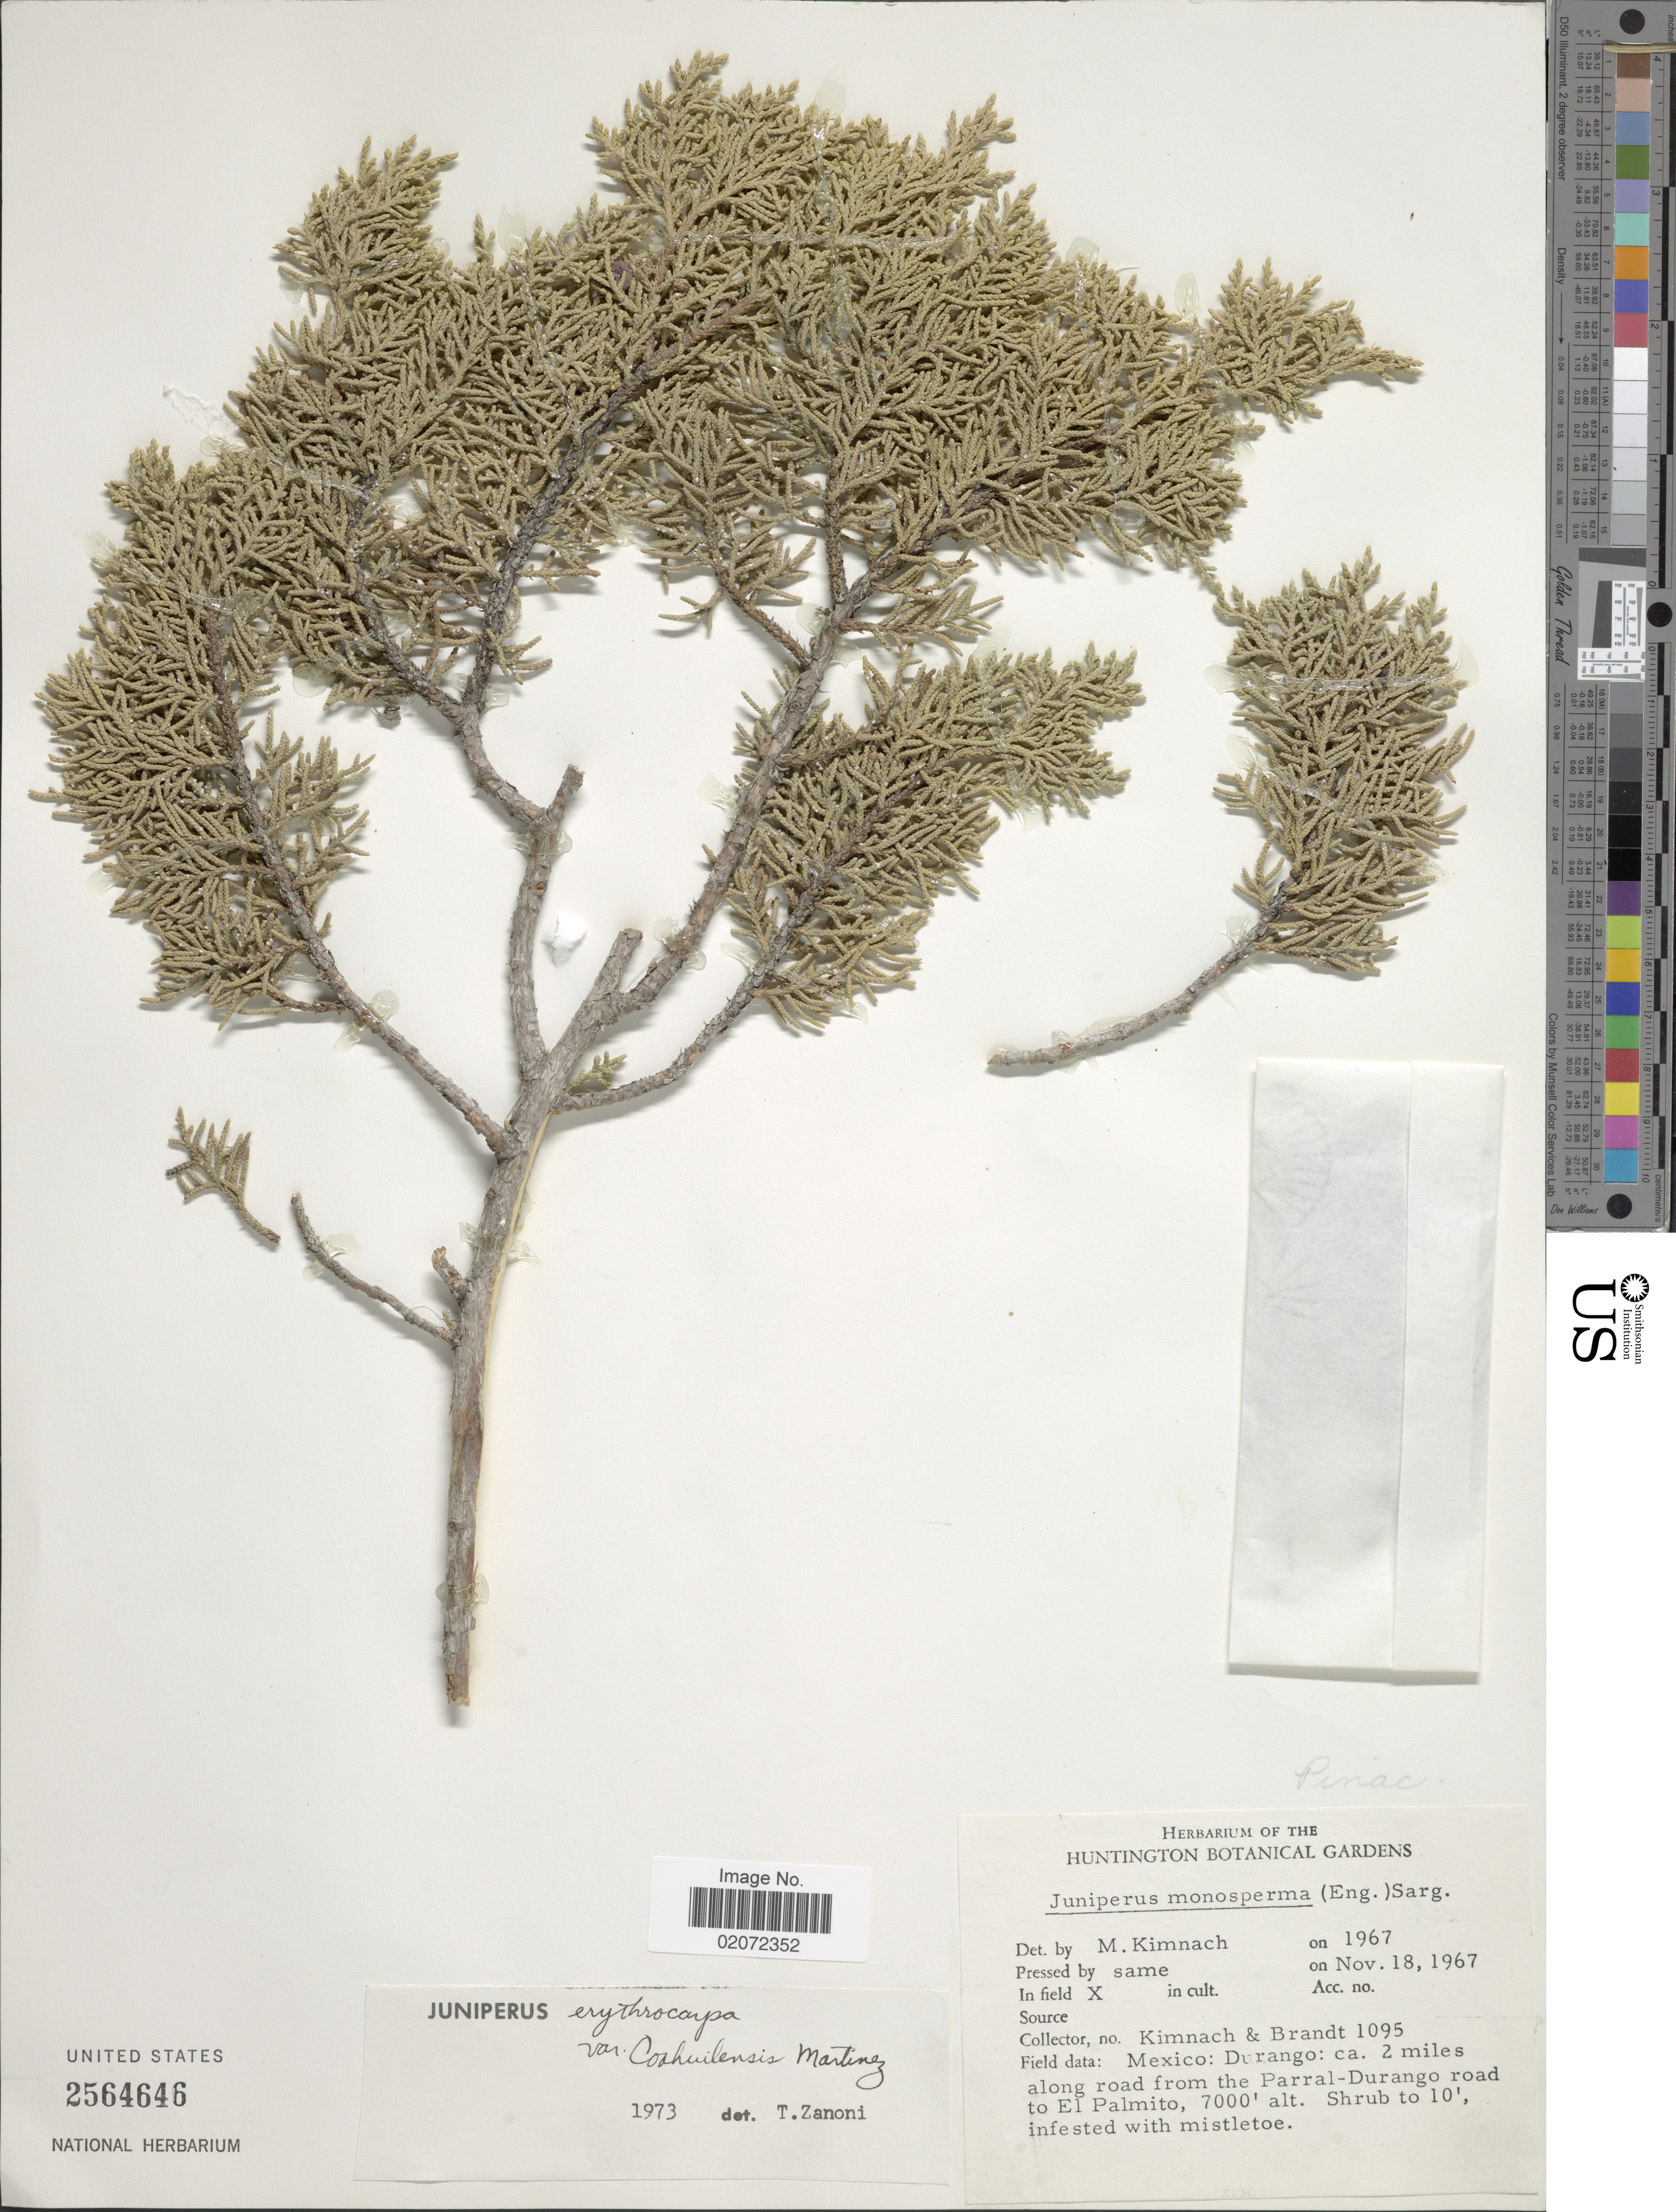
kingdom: Plantae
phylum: Tracheophyta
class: Pinopsida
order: Pinales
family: Cupressaceae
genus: Juniperus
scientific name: Juniperus coahuilensis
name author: (Martínez) Gaussen ex R.P. Adams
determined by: Ferguson, G. M.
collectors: -. Kimnach & -. Brandt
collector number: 1095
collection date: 1967-11-18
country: Mexico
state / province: Durango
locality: Ca. 2 miles along road from the Parral-Durango road to El Palmito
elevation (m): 2134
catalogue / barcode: US 2564646